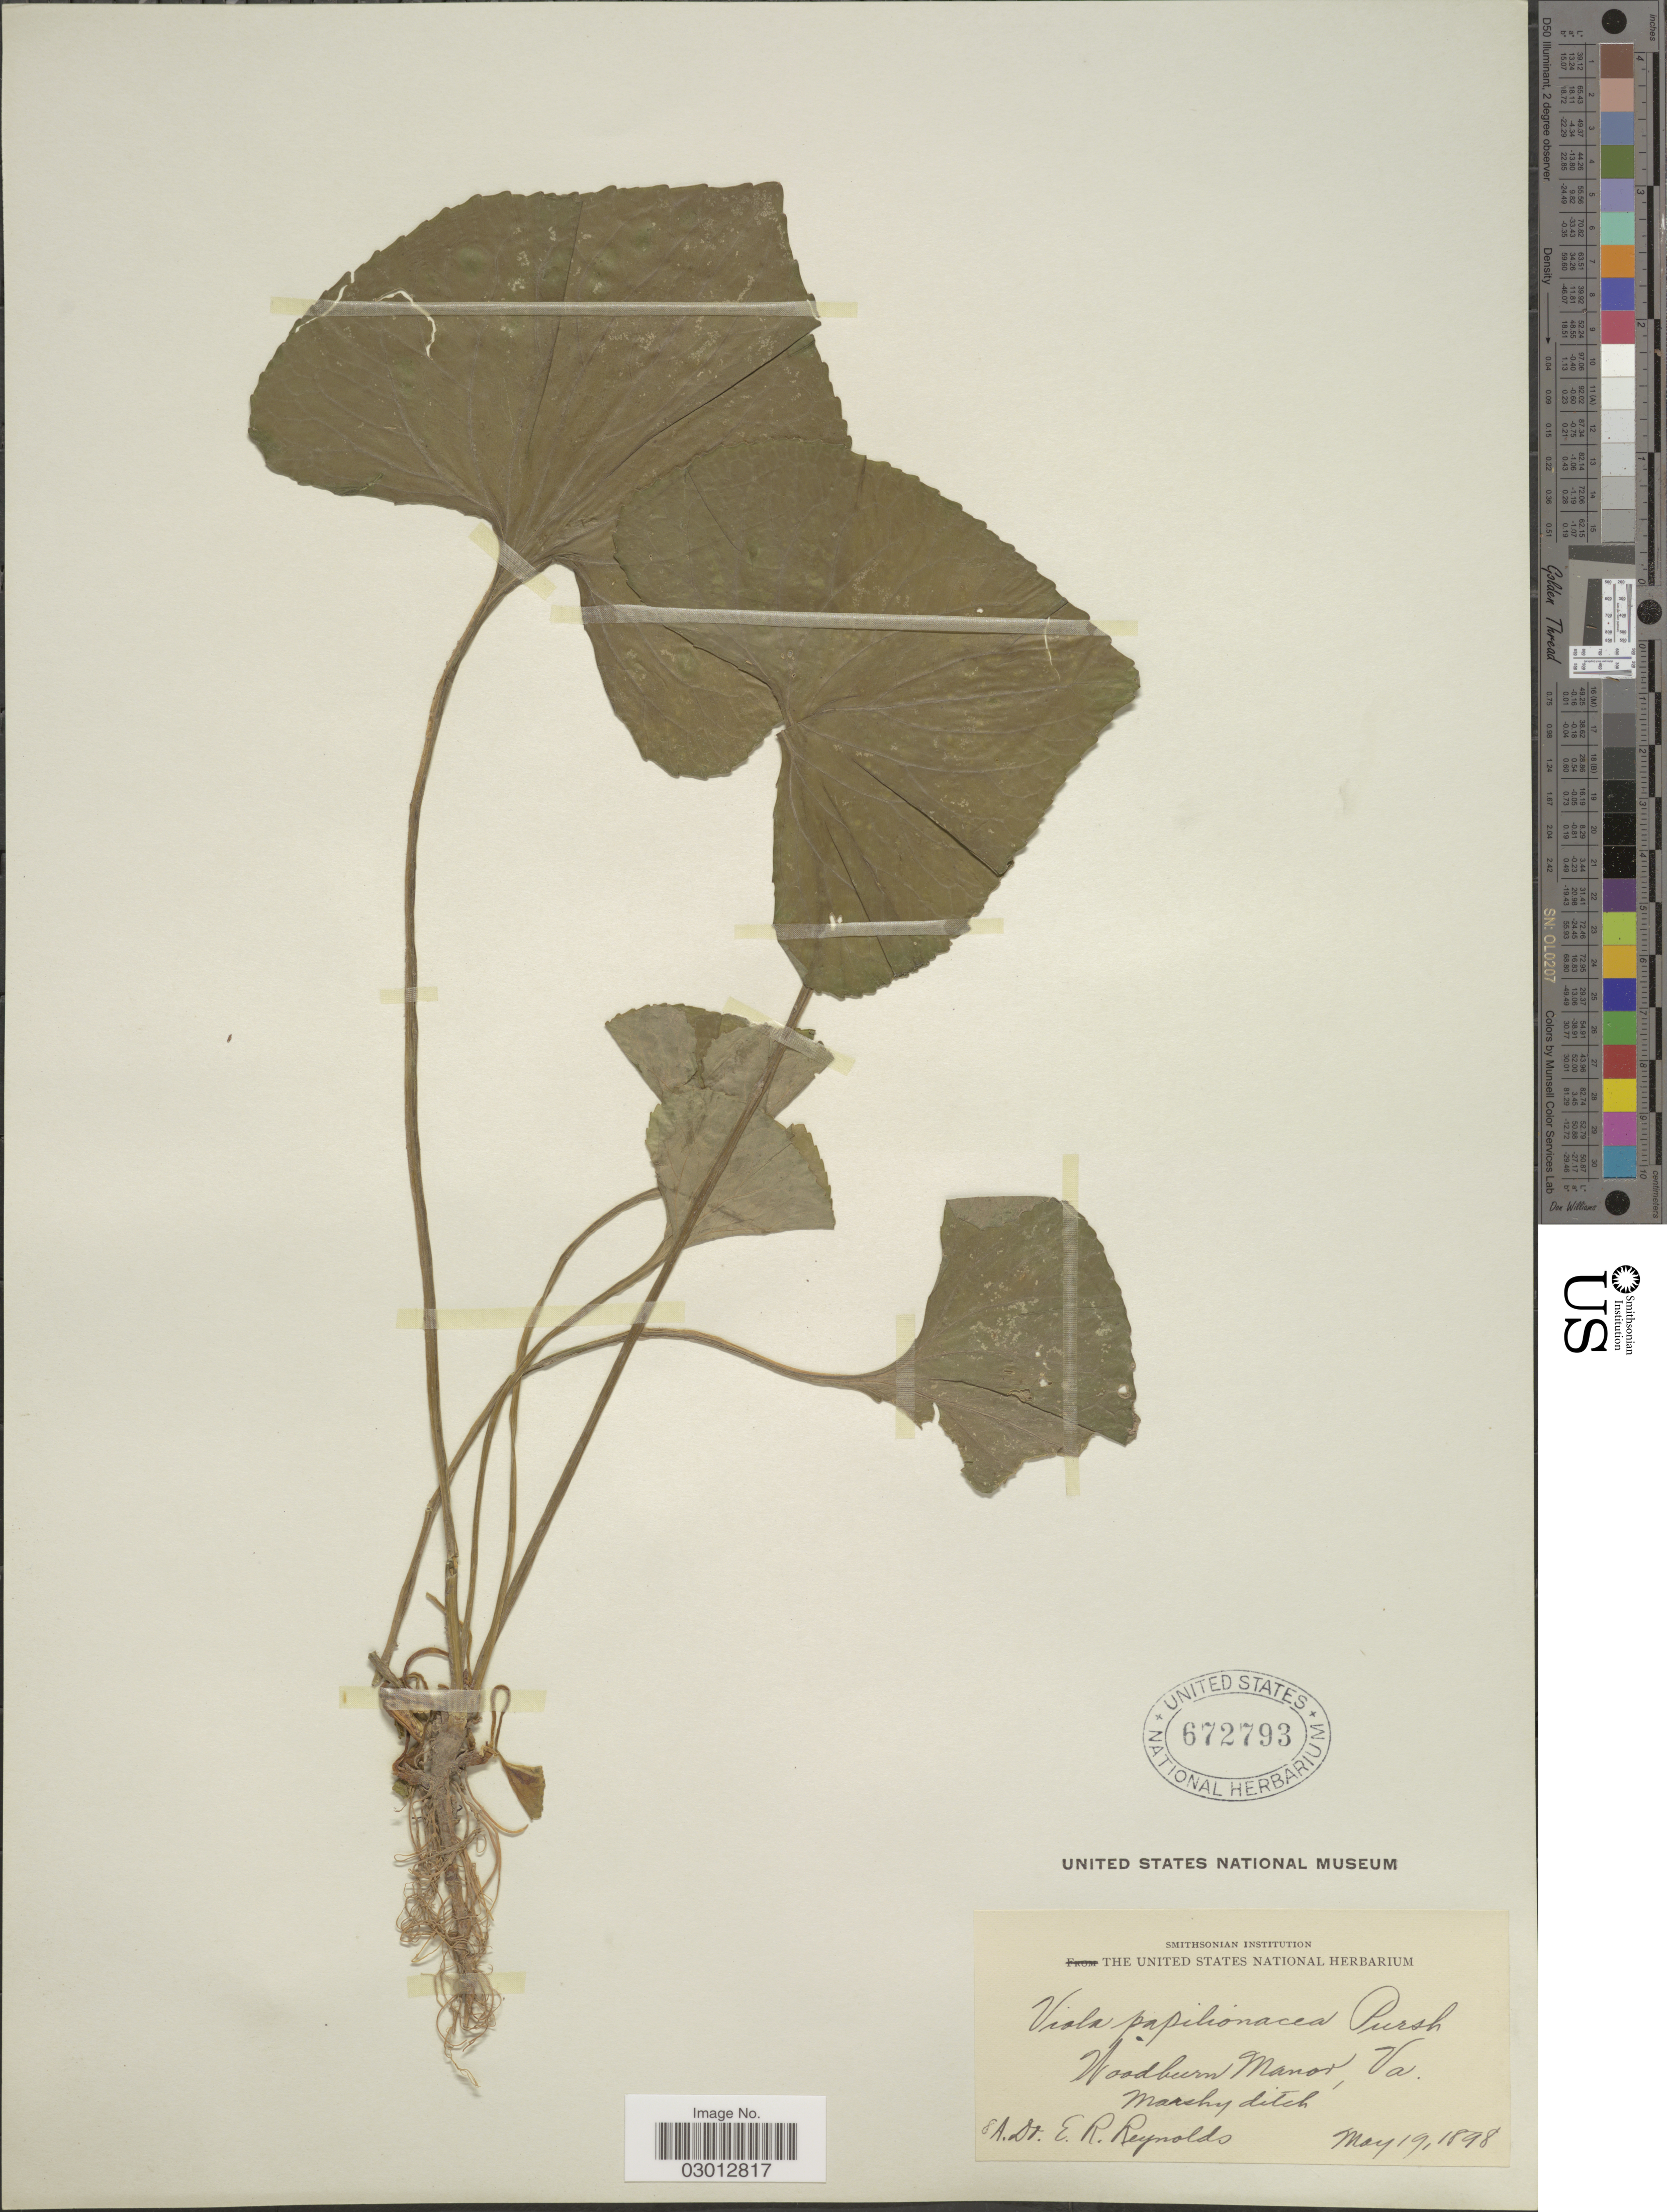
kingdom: Plantae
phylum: Tracheophyta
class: Magnoliopsida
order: Malpighiales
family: Violaceae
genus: Viola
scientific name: Viola papilionacea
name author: Pursh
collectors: E. Reynolds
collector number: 8A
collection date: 1898-05-19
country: United States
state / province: Virginia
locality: Woodburn Manor, Va.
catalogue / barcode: US 672793